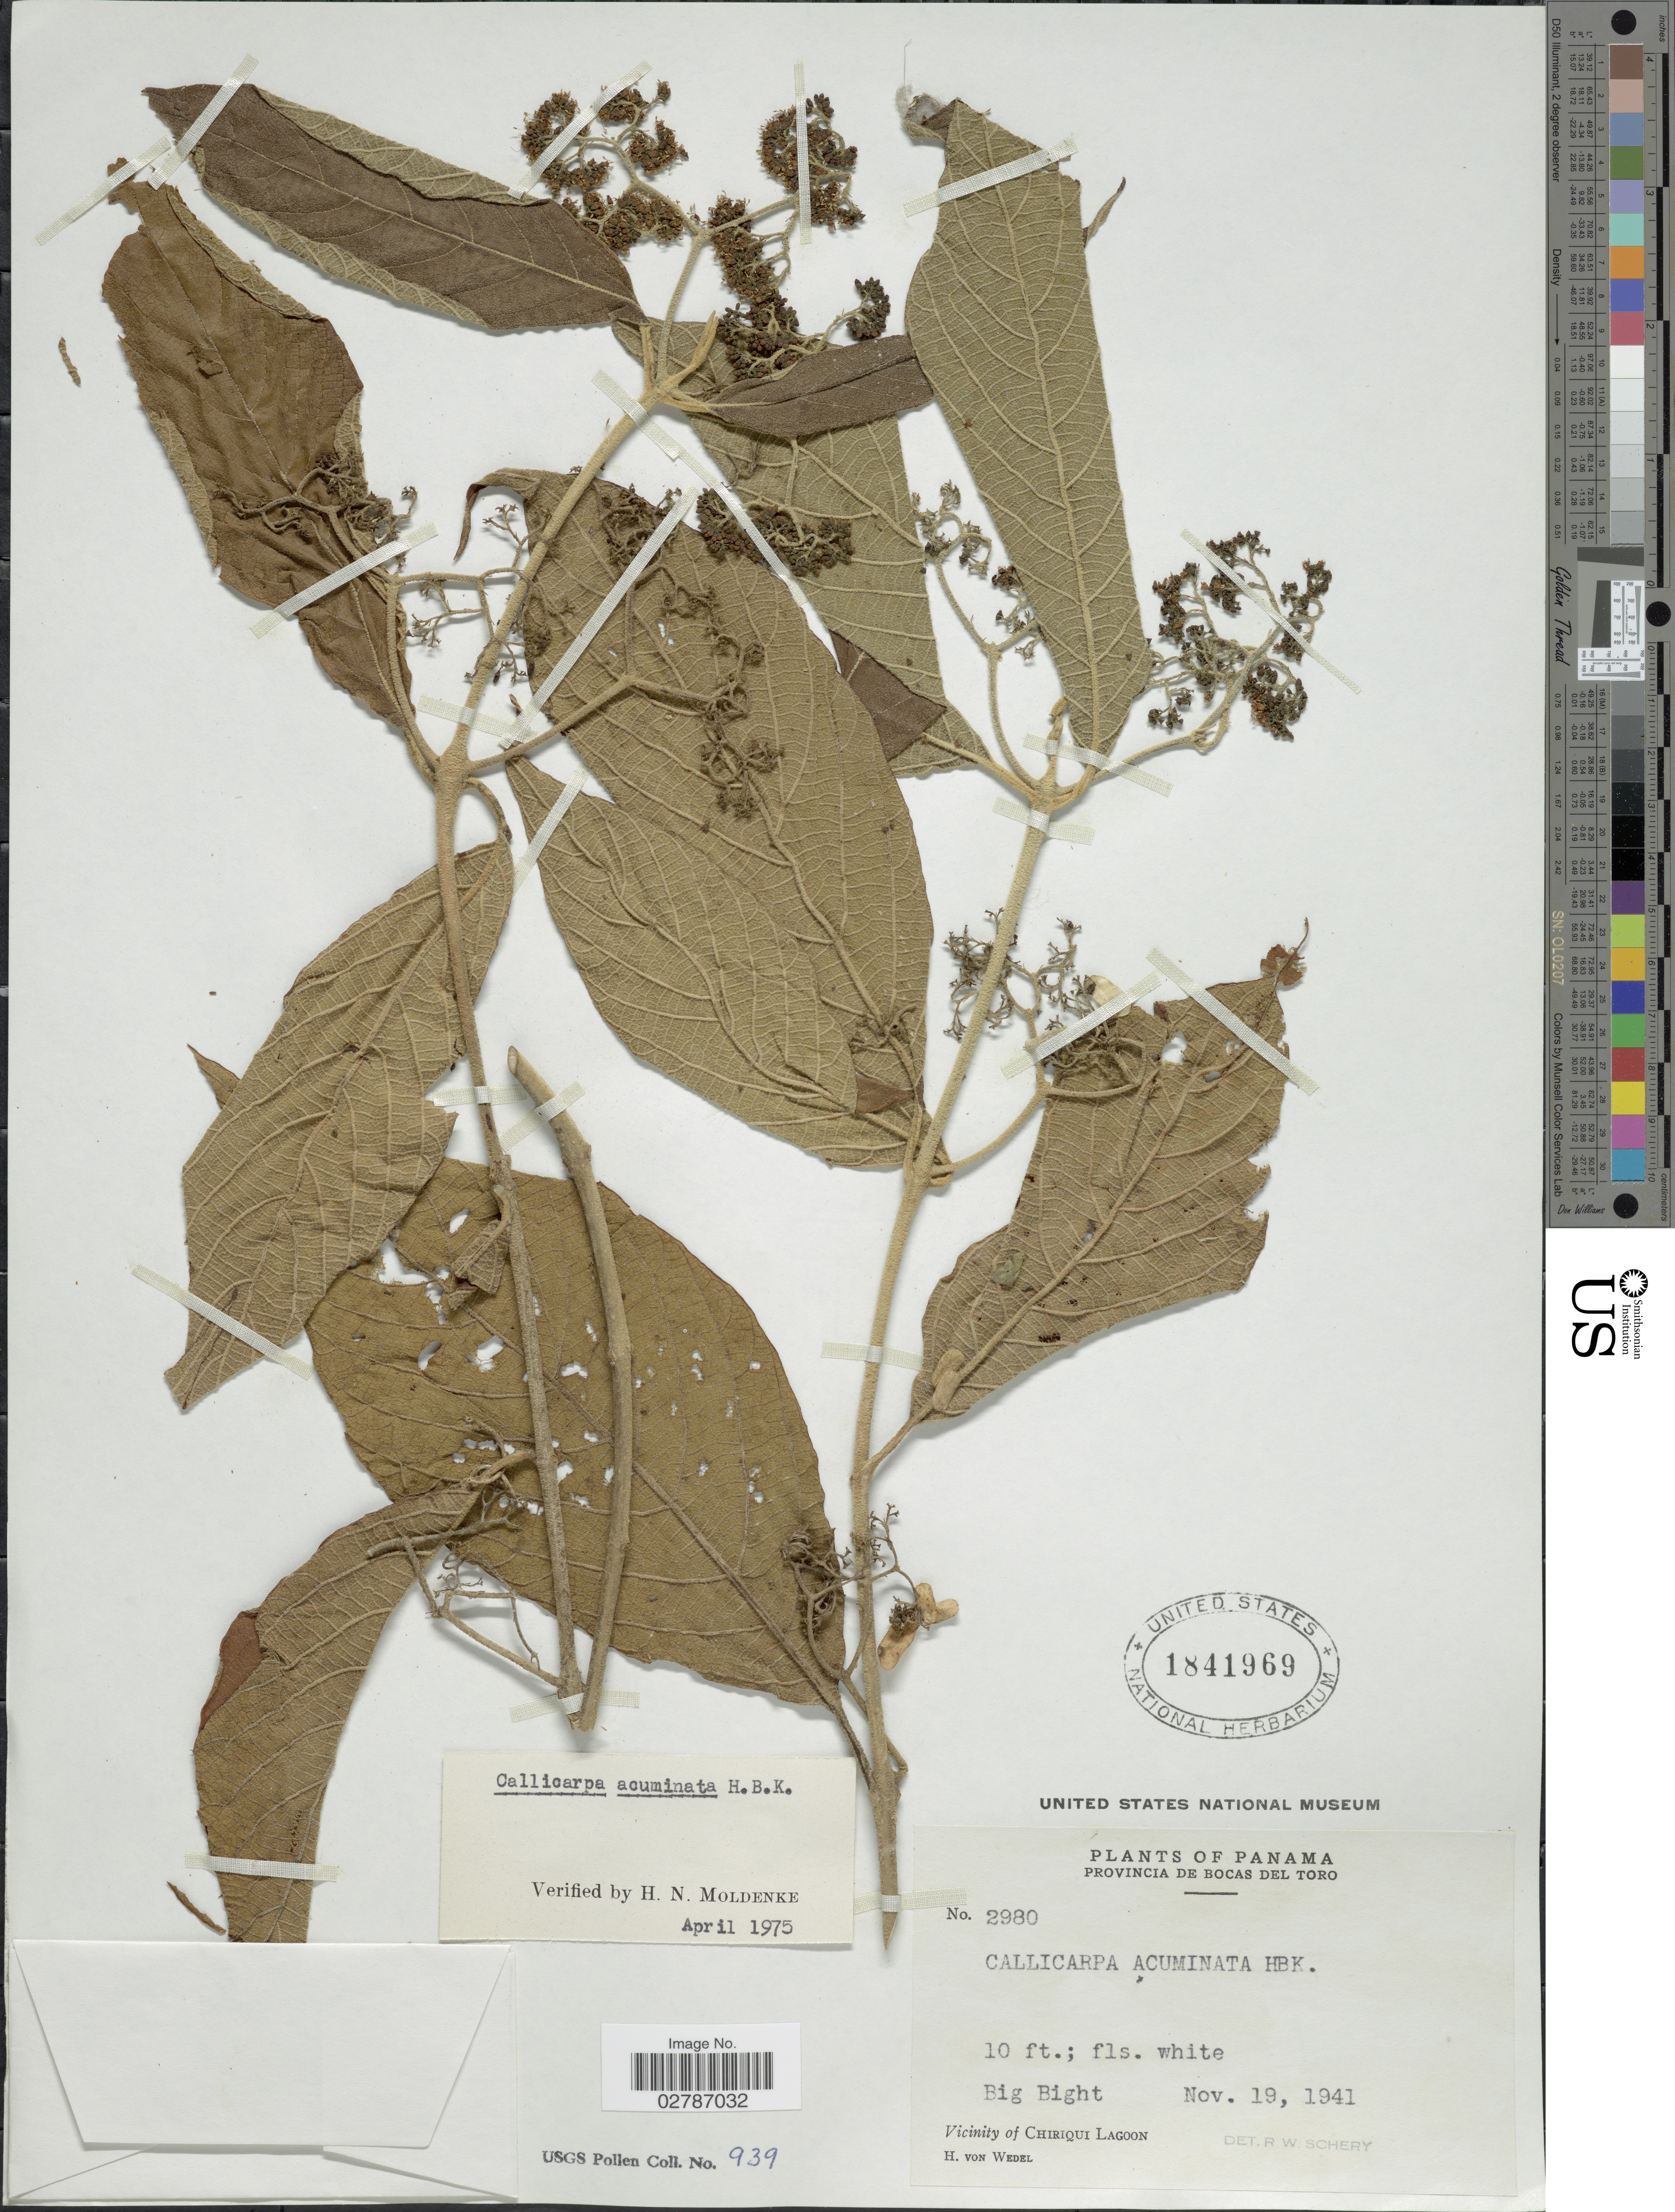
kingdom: Plantae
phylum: Tracheophyta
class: Magnoliopsida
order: Lamiales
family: Lamiaceae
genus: Callicarpa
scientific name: Callicarpa acuminata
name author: Kunth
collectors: H. von Wedel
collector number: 2980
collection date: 1941-11-19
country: Panama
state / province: Bocas del Toro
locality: Big Bight. Vicinity of Chiriqui Lagoon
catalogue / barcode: US 1841969